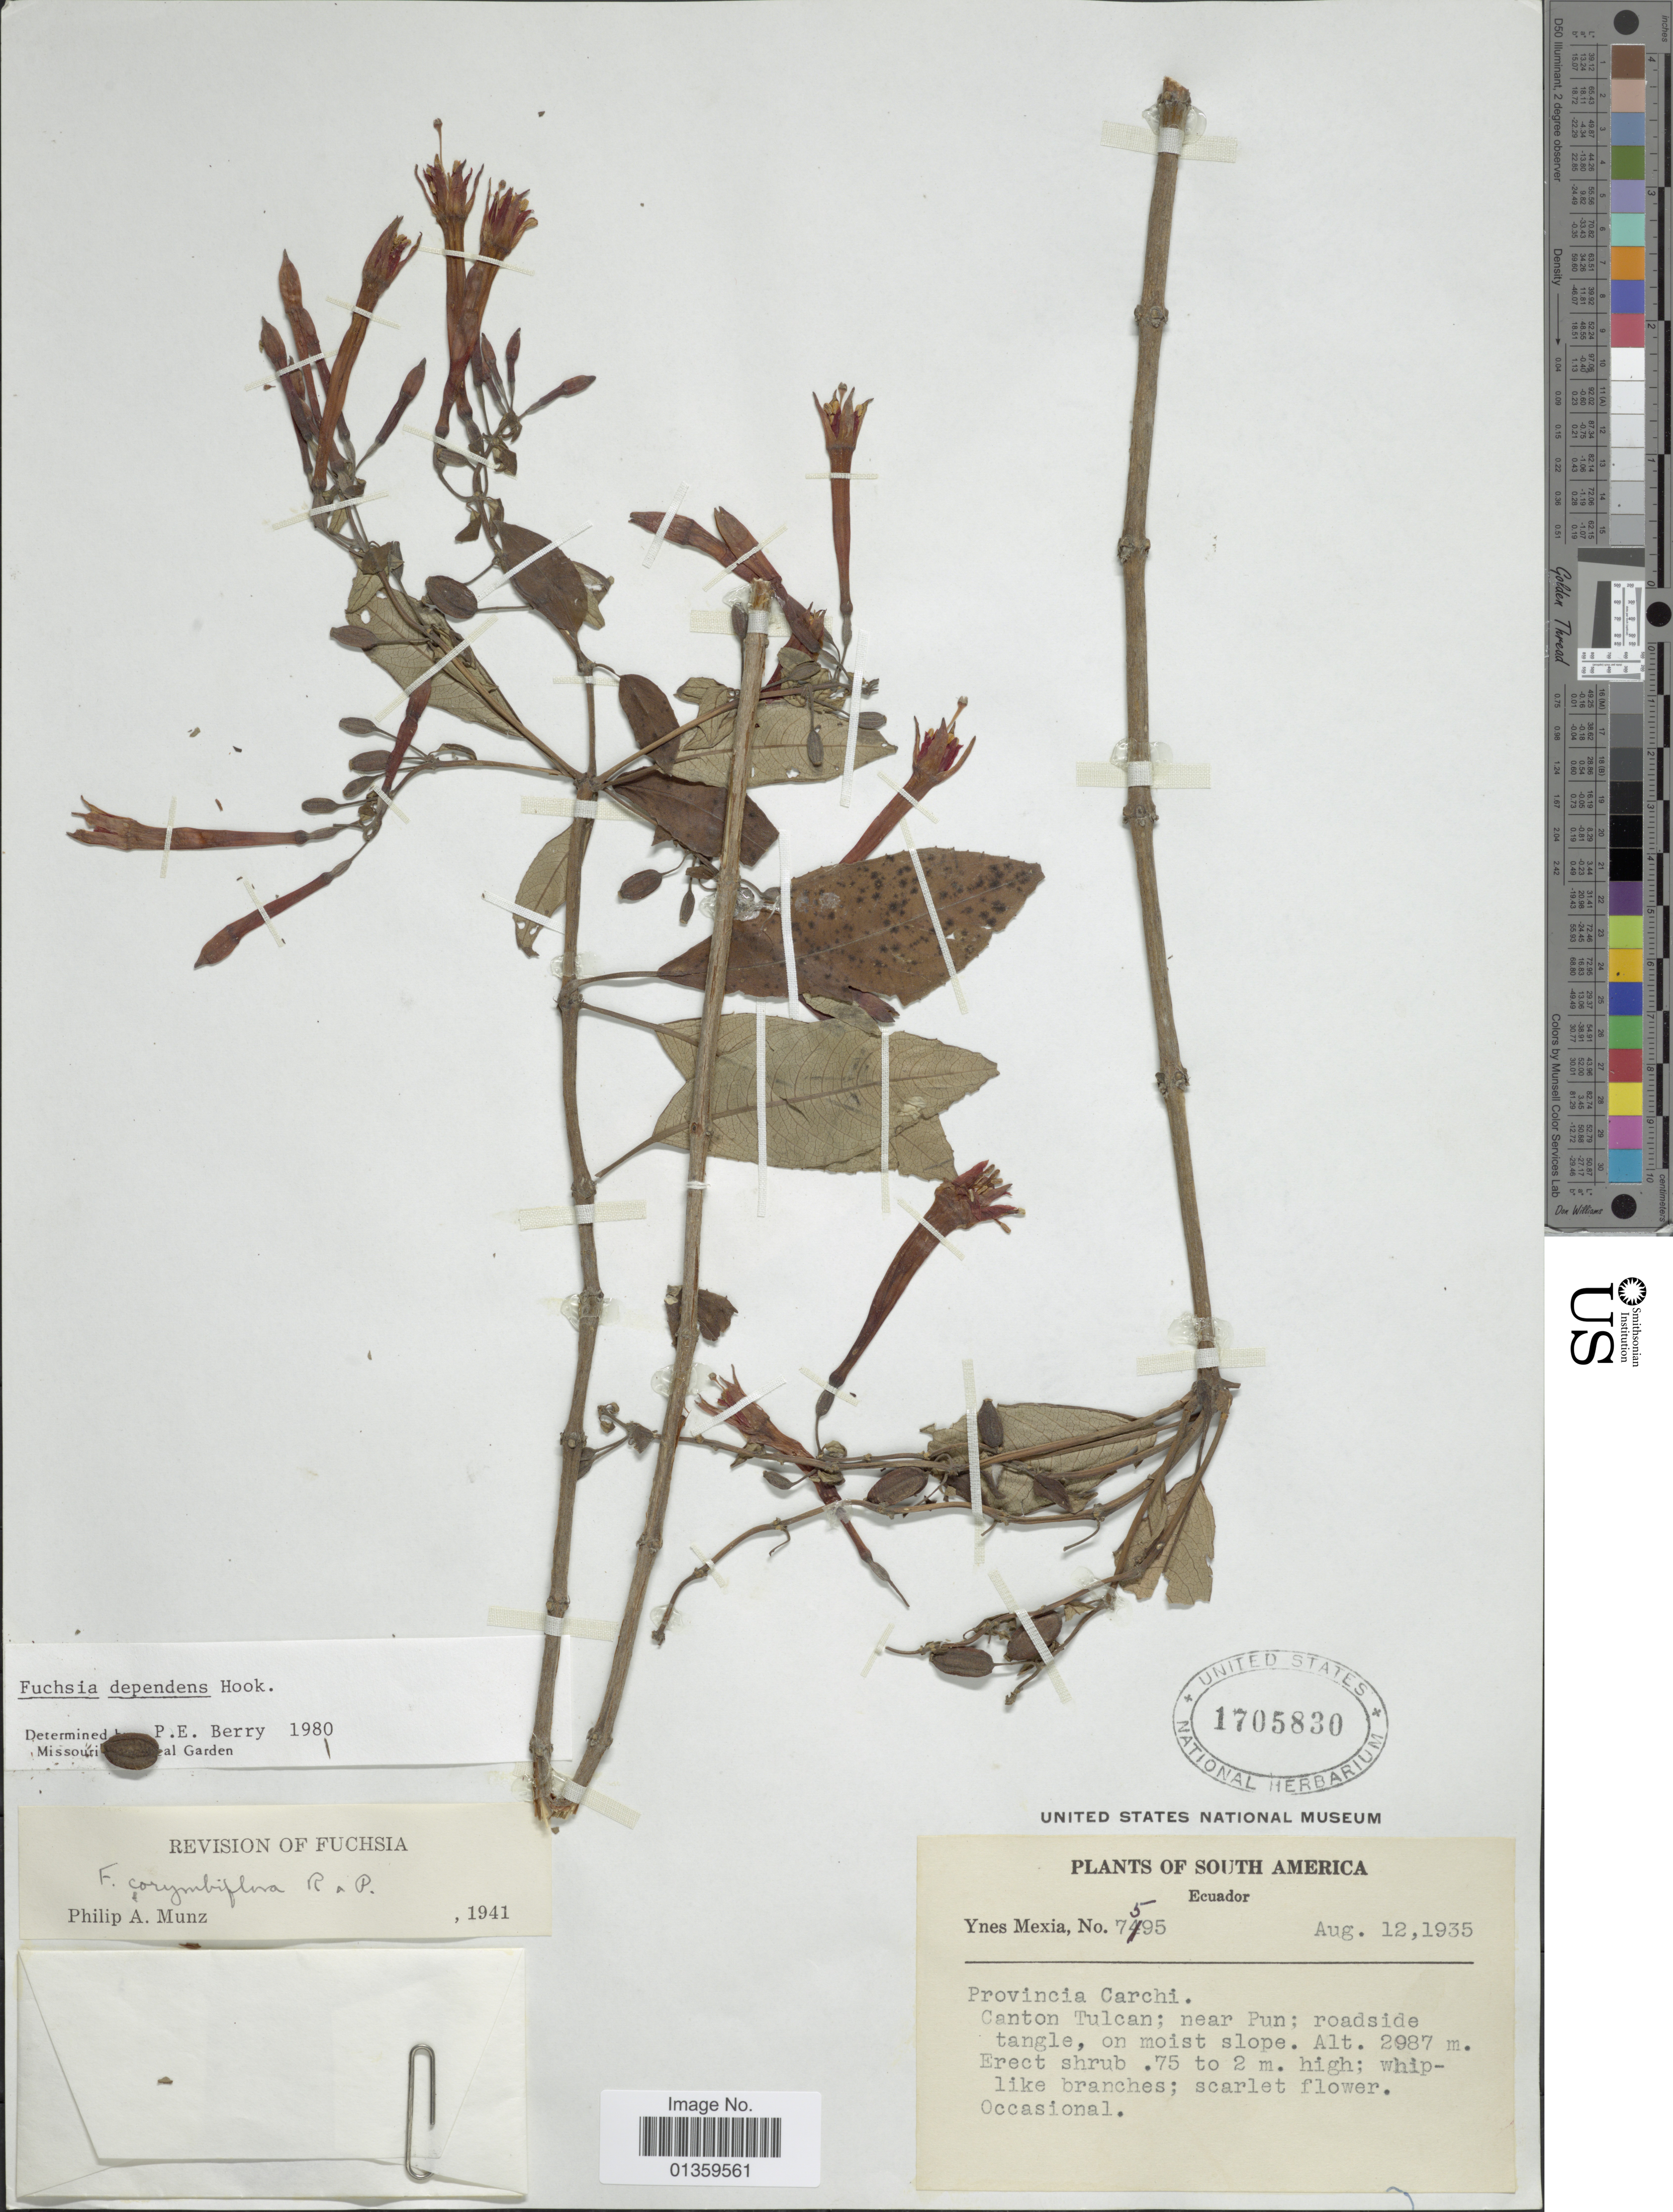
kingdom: Plantae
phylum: Tracheophyta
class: Magnoliopsida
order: Myrtales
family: Onagraceae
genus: Fuchsia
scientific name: Fuchsia dependens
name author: Hook.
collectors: Y. Mexia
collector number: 7595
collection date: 1935-08-12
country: Ecuador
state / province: Carchi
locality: Canton Tulcan; near Pun; roadside tangle, on moist slope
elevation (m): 2987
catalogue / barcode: US 1705830